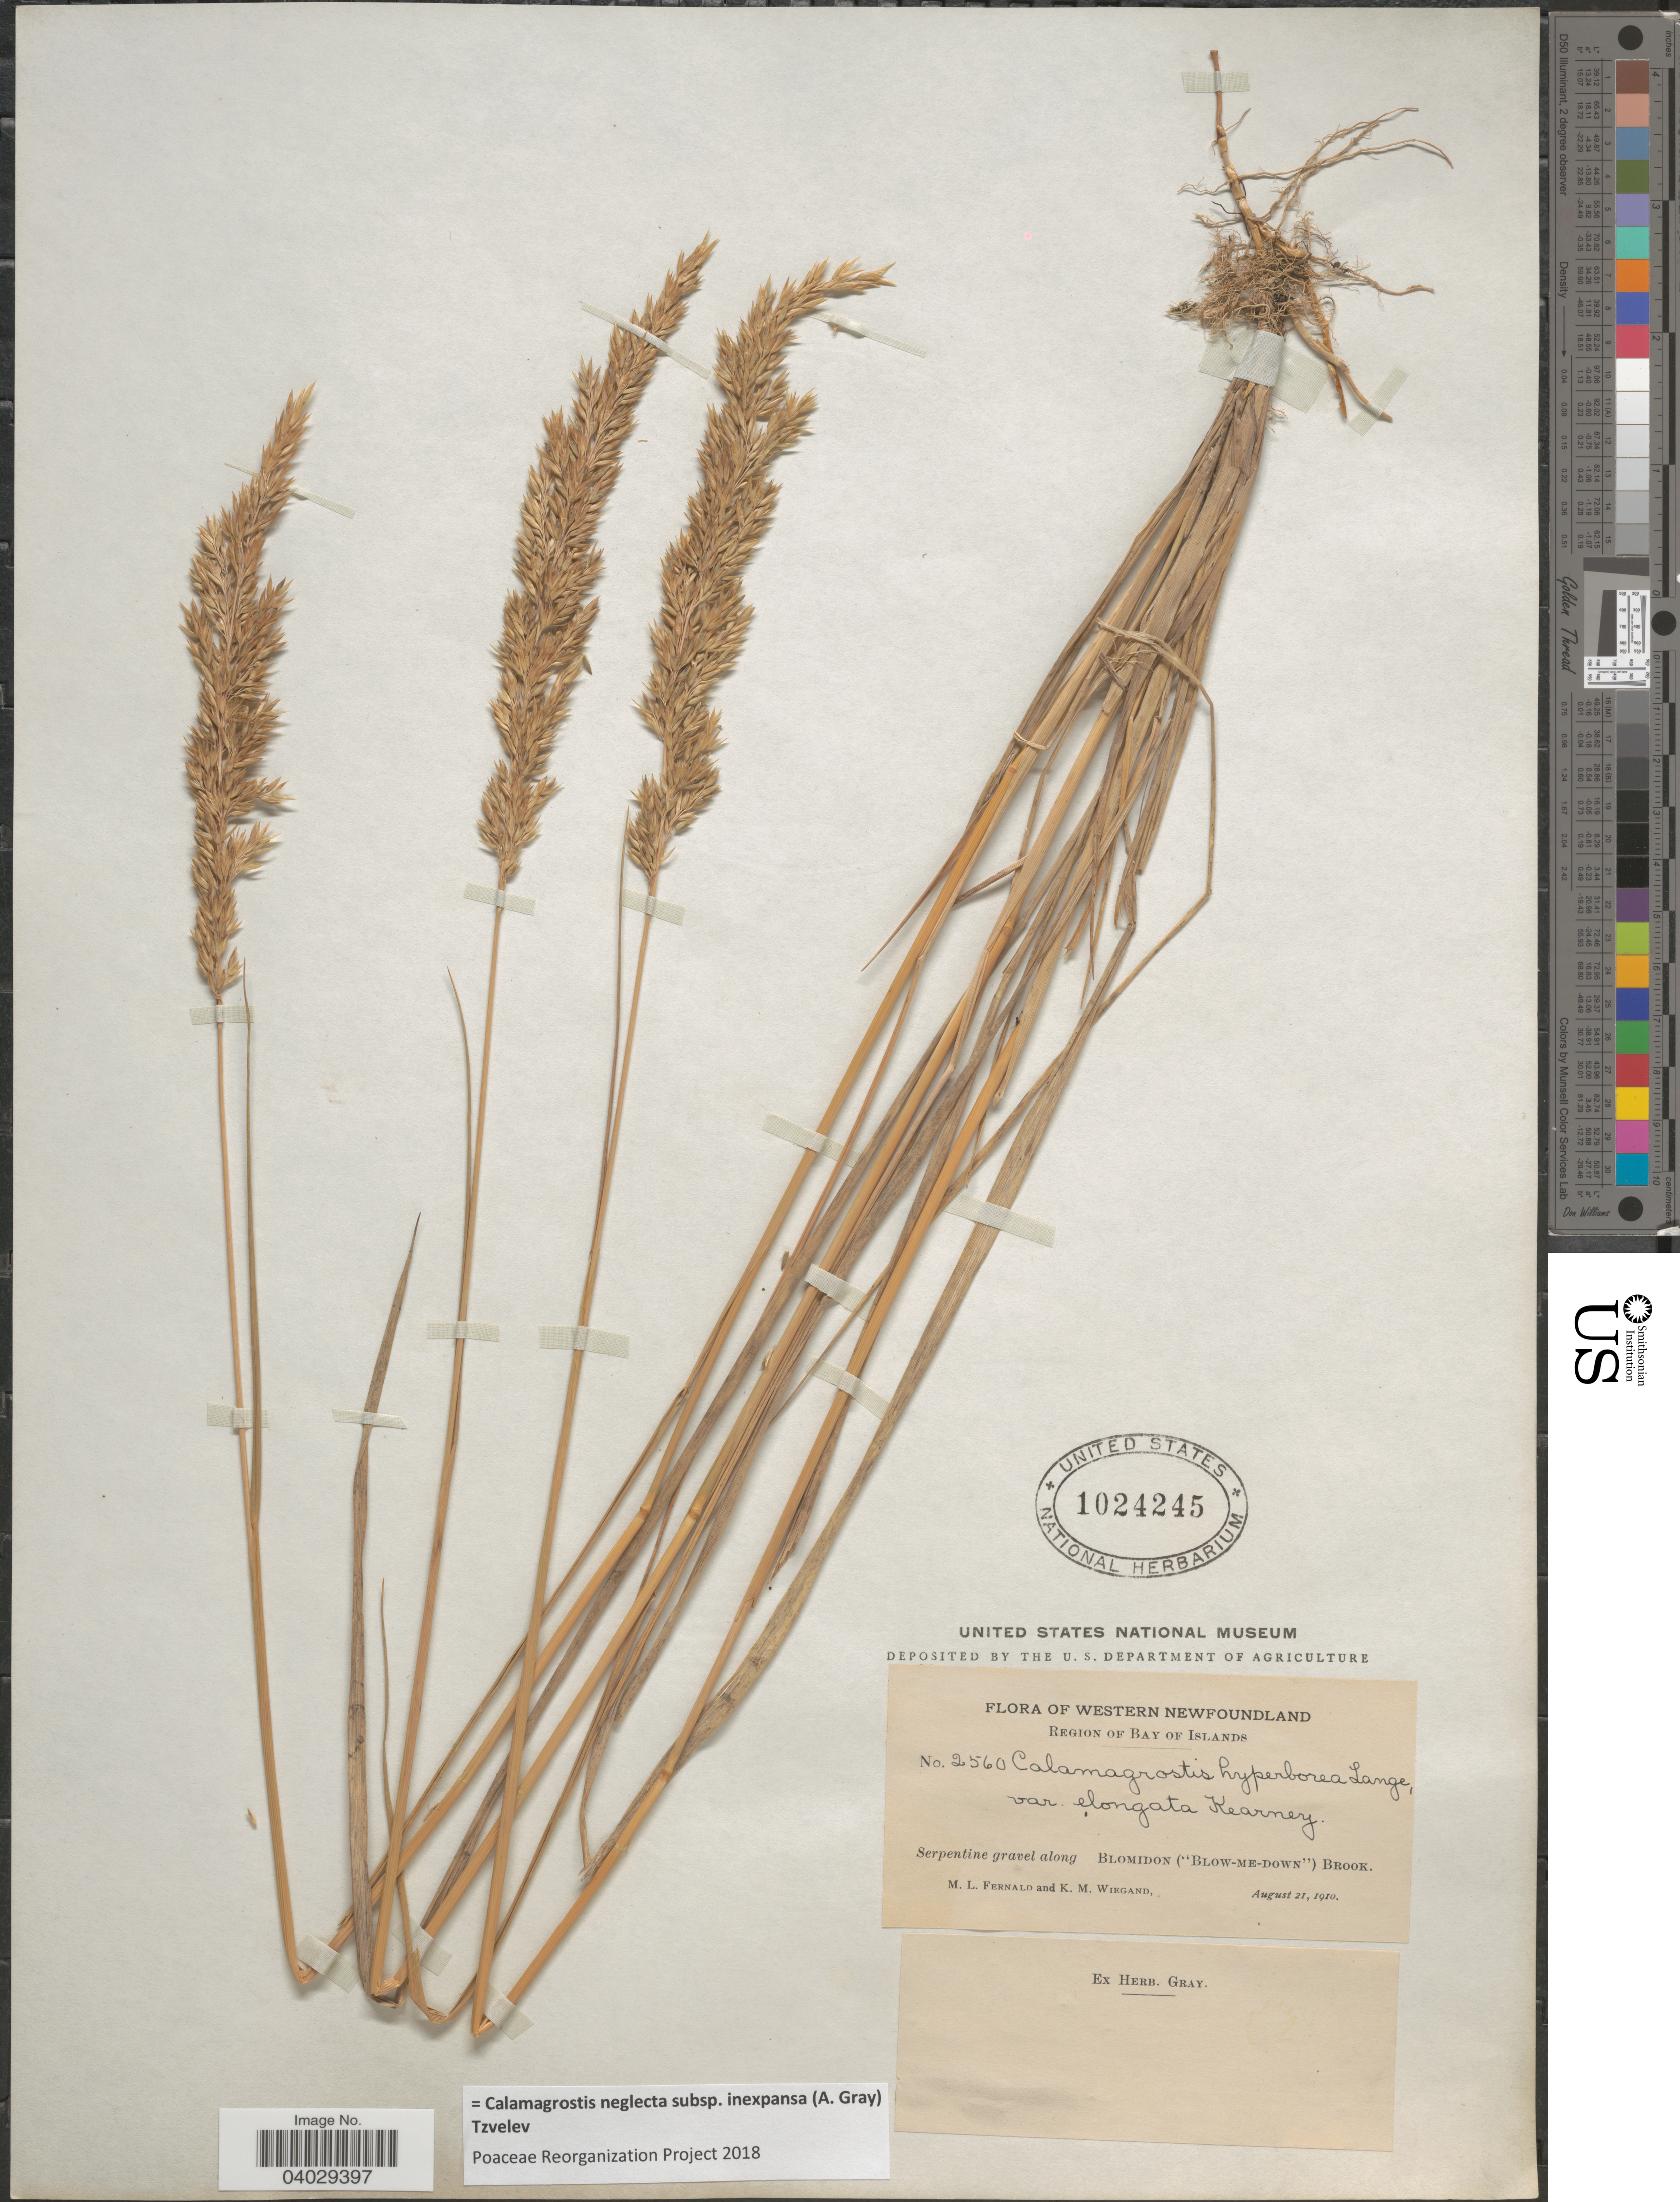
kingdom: Plantae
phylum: Tracheophyta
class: Liliopsida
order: Poales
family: Poaceae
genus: Calamagrostis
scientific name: Calamagrostis neglecta subsp. inexpansa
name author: (A. Gray) Tzvelev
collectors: M. L. Fernald & K. M. Wiegand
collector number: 2560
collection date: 1910-08-21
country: Canada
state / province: Newfoundland and Labrador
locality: Western Newfoundland. Region of Bay of Islands. Serpentine gravel along Blomidon ("Blow-Me-Down") Brook.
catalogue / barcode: US 1024245